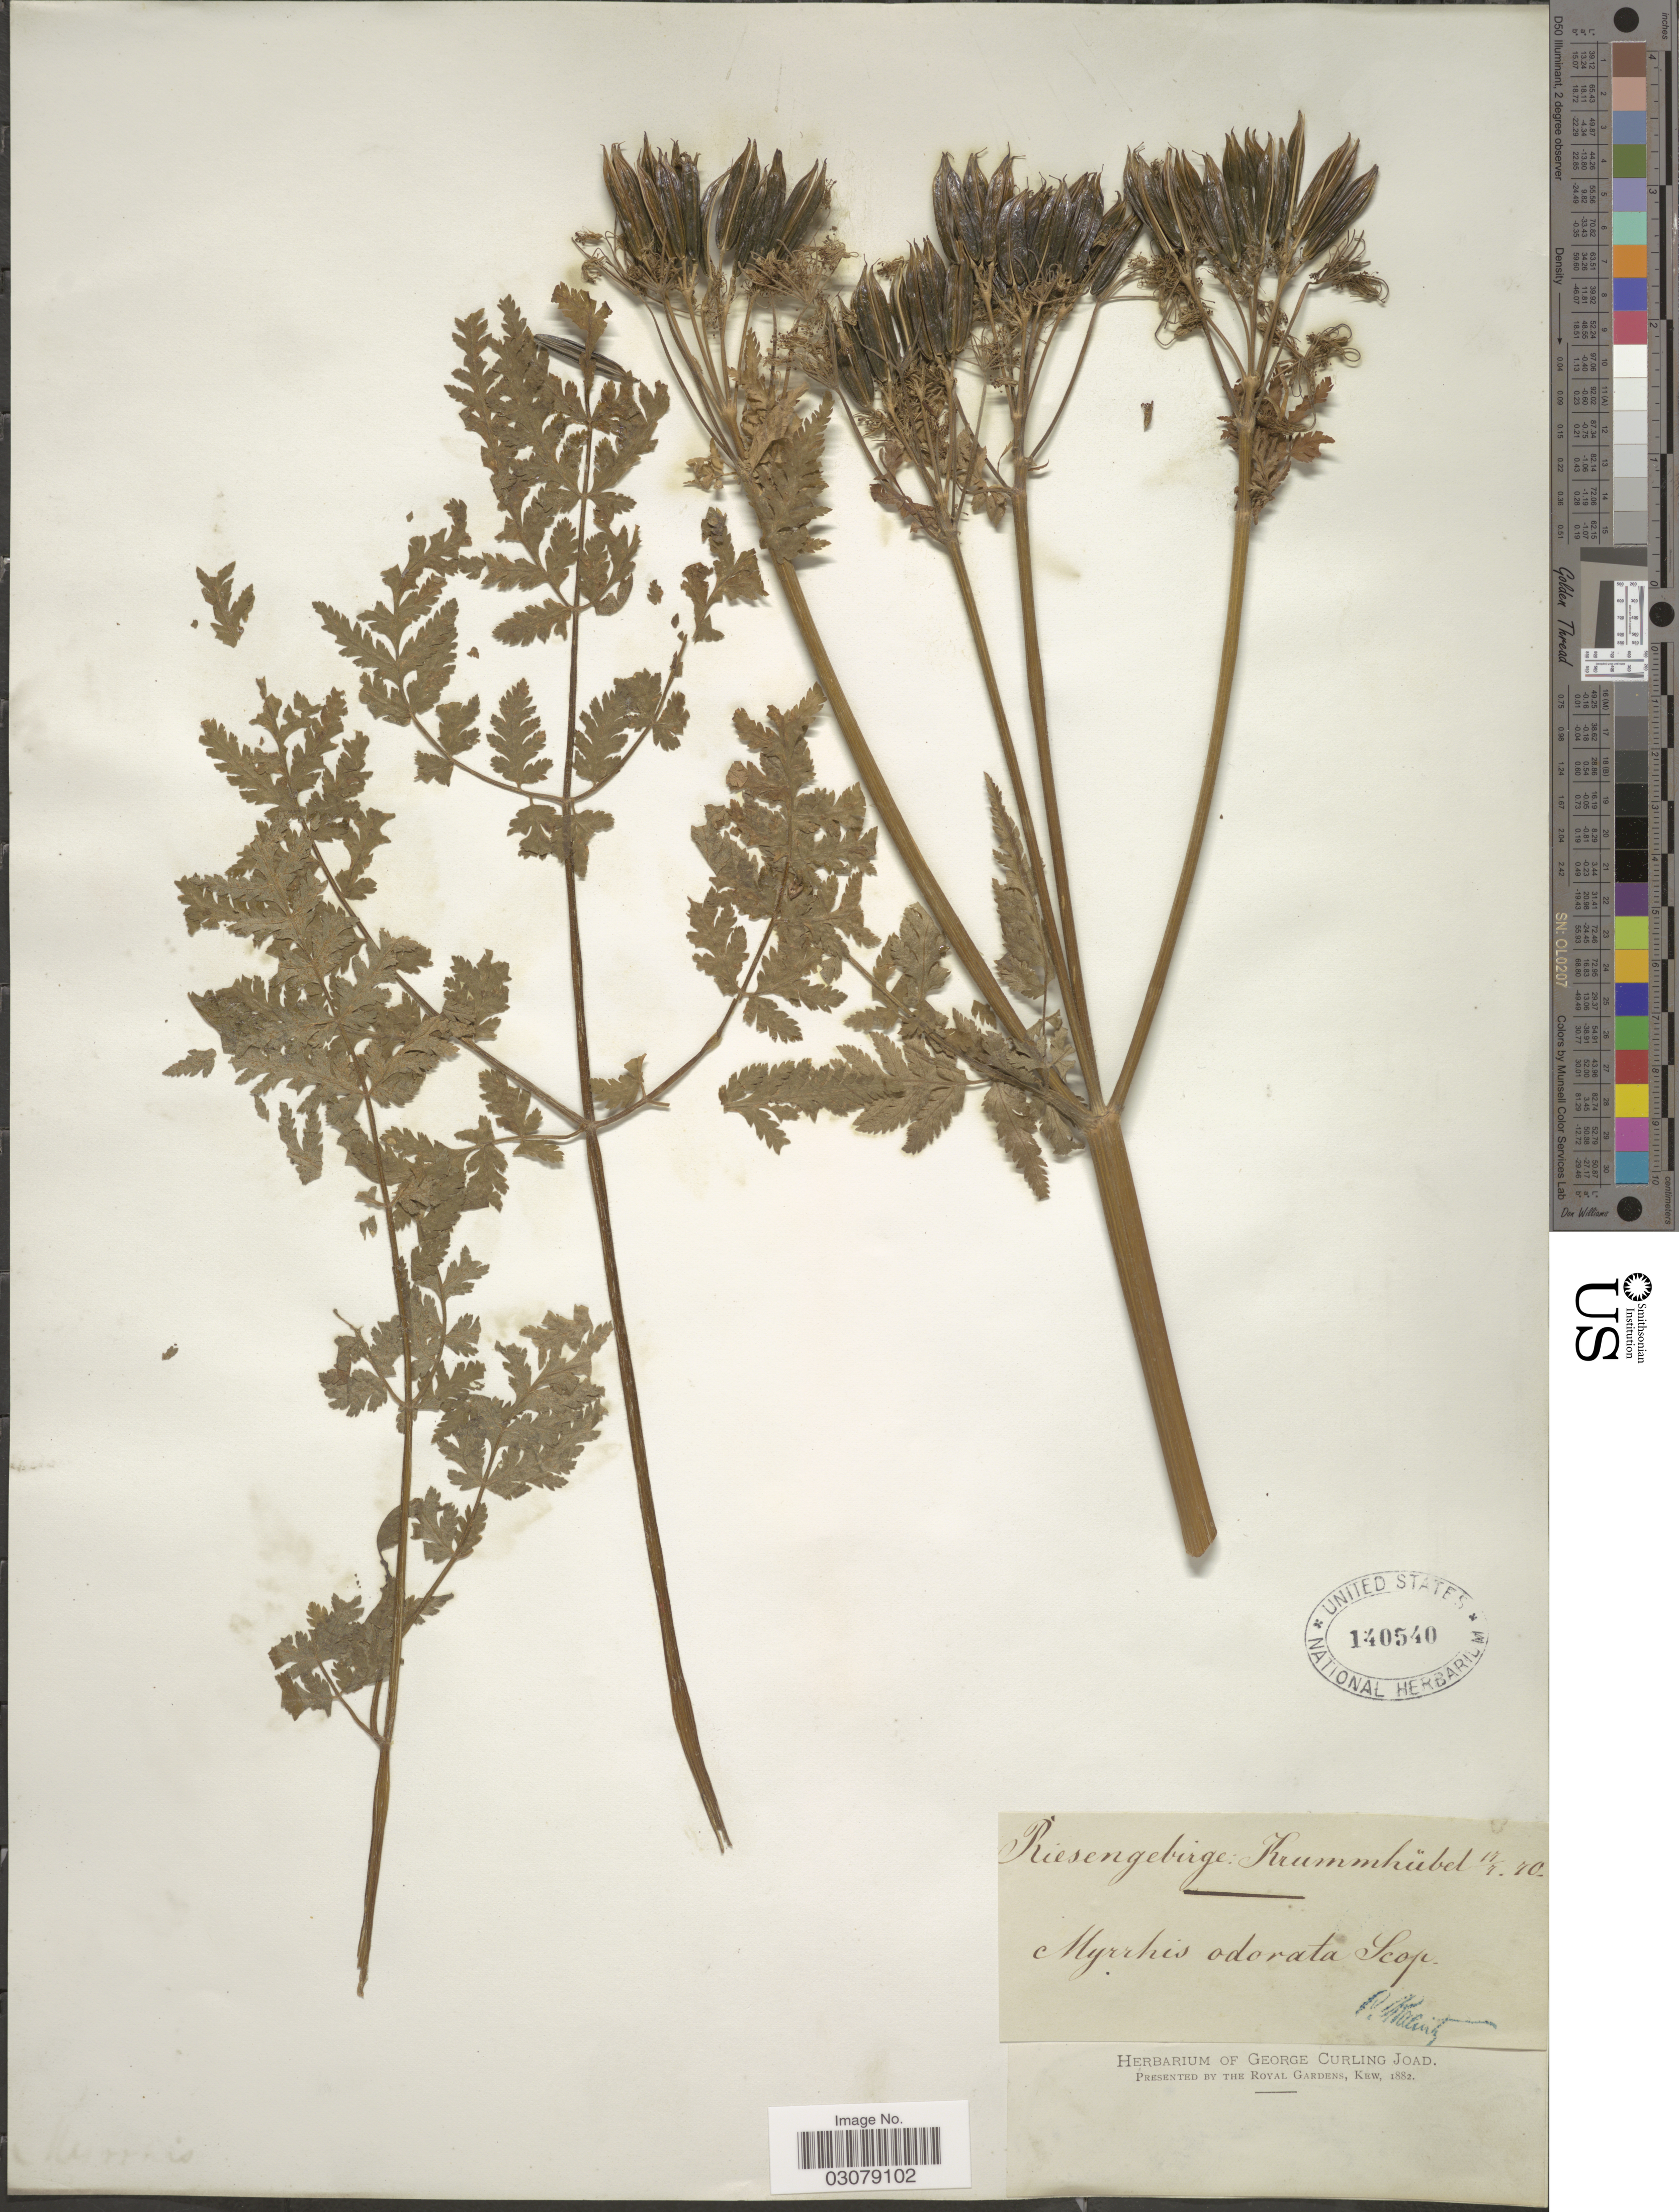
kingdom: Plantae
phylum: Tracheophyta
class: Magnoliopsida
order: Apiales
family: Apiaceae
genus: Myrrhis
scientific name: Myrrhis odorata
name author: (L.) Scop.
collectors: P. Kalintz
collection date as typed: Transcribed d/m/y: 17/7/70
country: Poland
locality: Riesengebirge: Krummhübel.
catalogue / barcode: US 140540